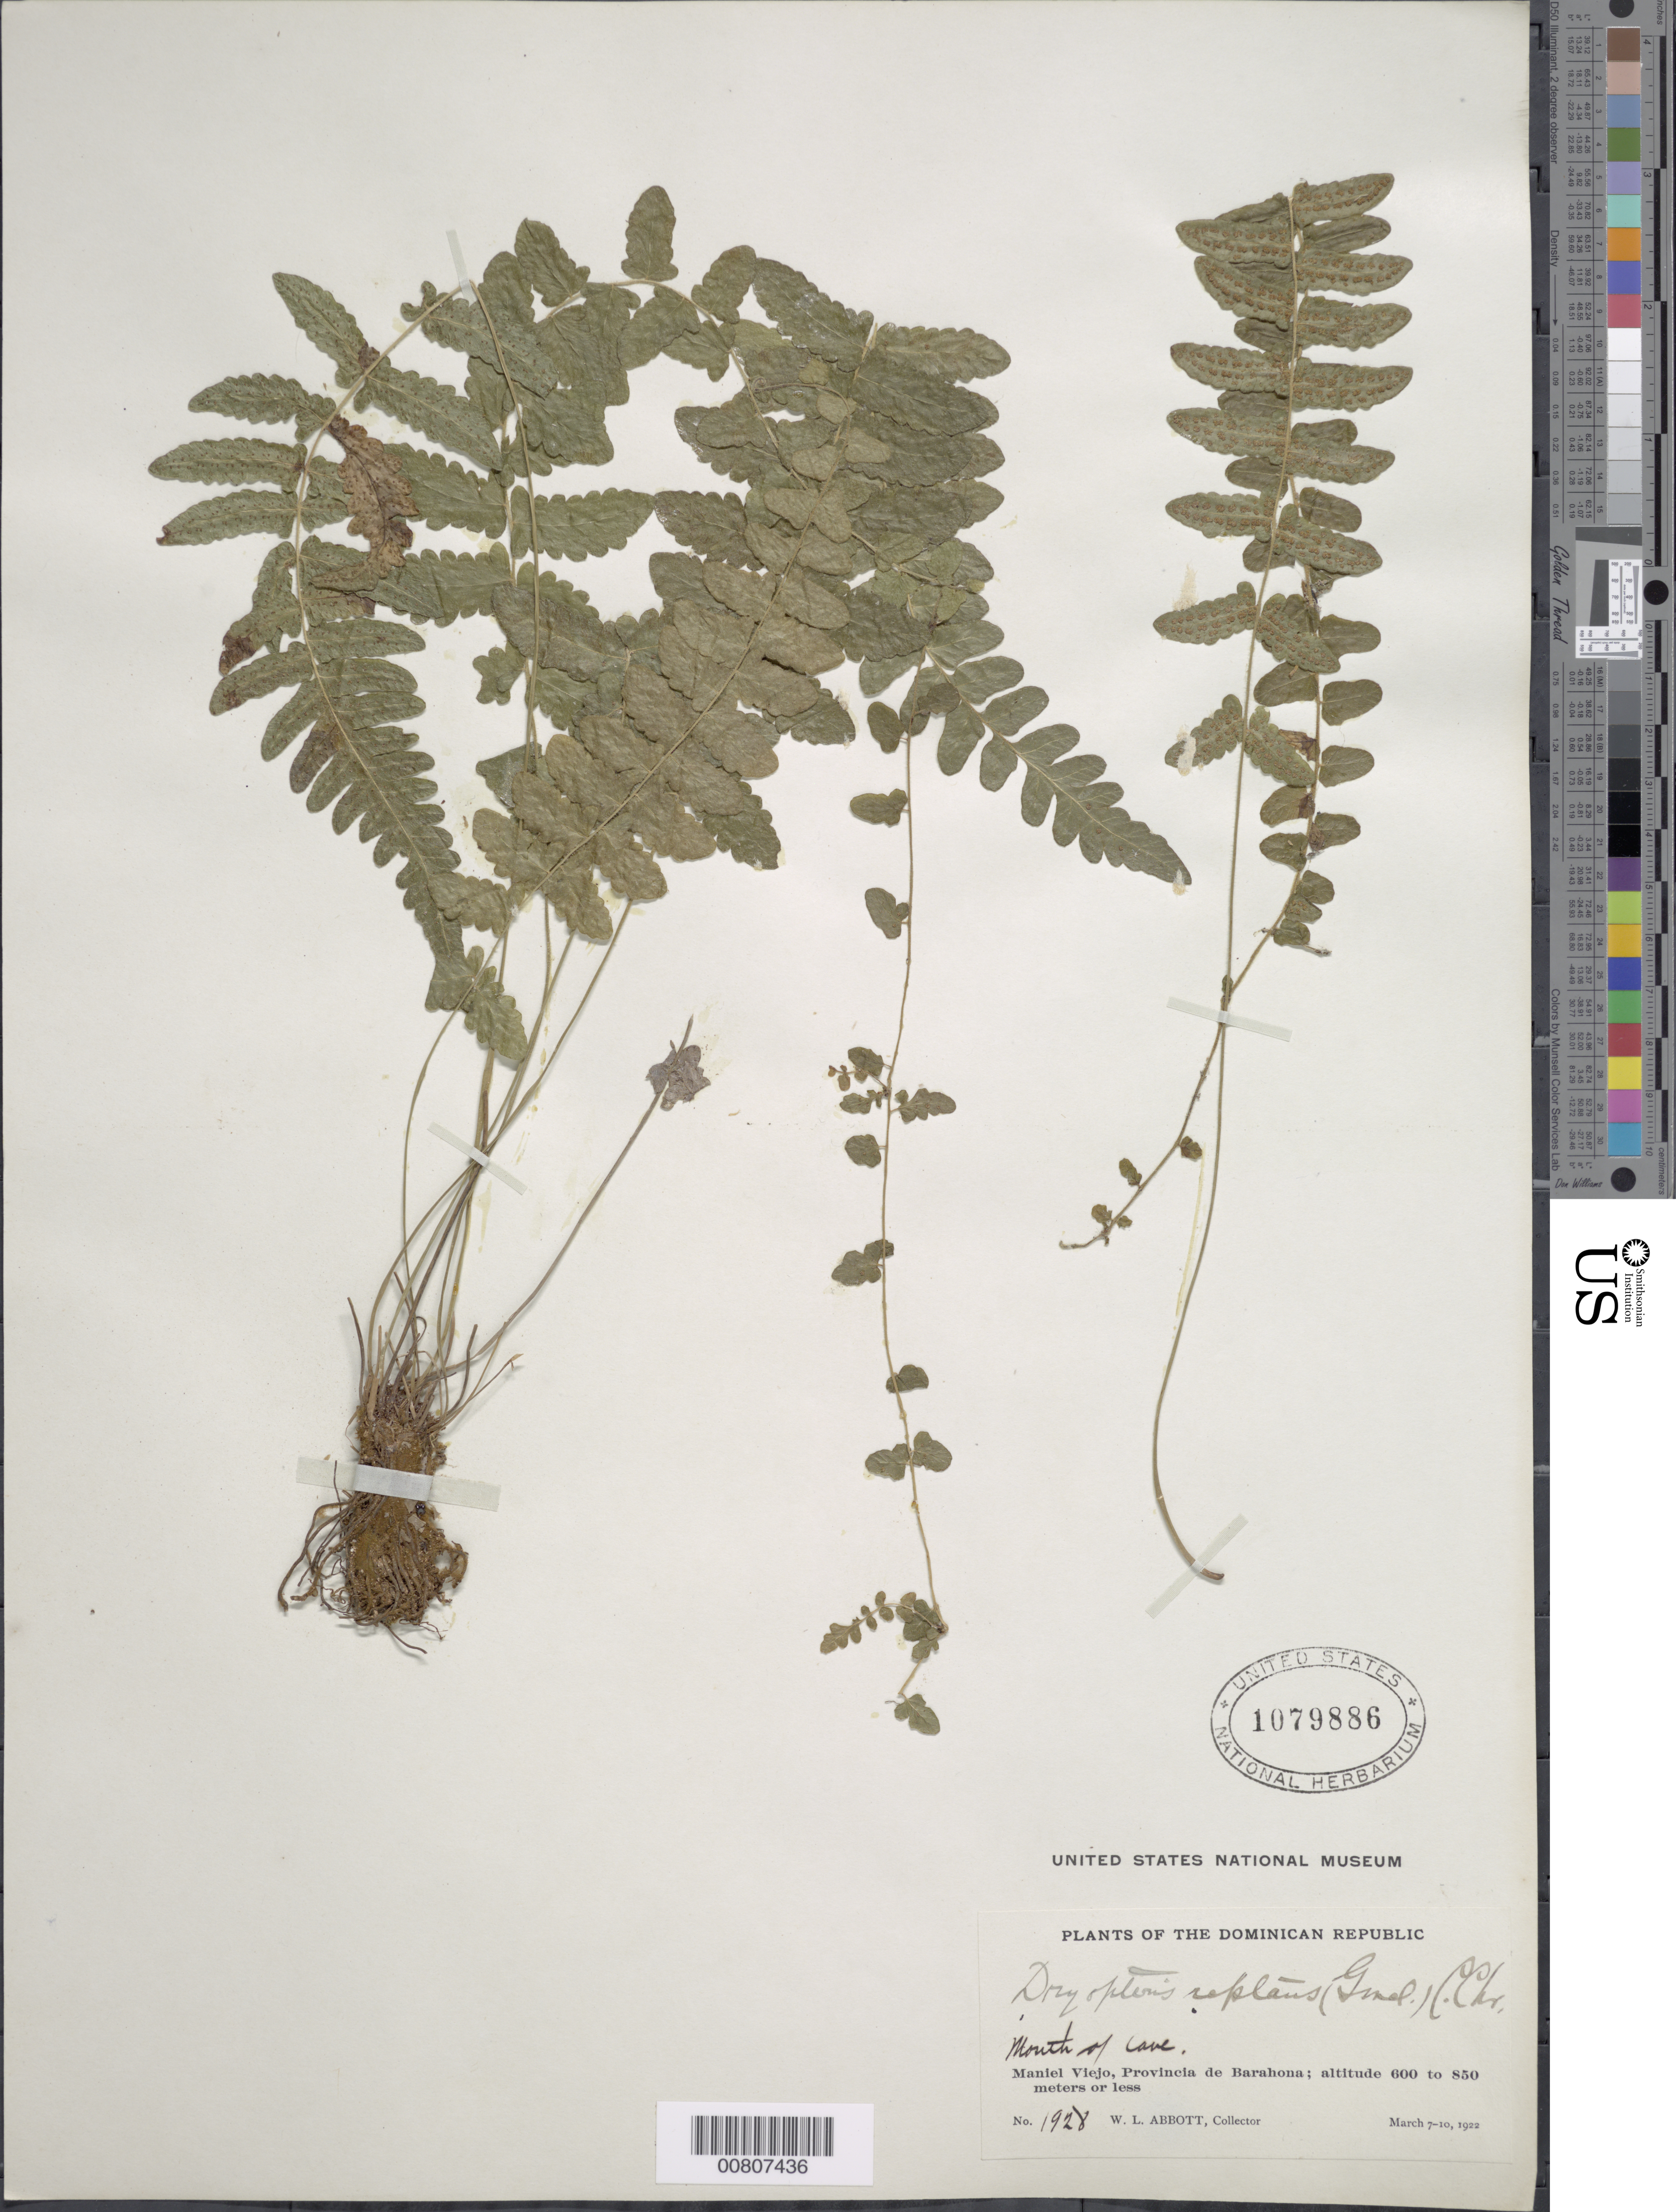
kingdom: Plantae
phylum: Tracheophyta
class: Polypodiopsida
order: Polypodiales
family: Thelypteridaceae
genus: Goniopteris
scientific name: Goniopteris reptans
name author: (J.F. Gmel.) C. Presl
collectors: W. L. Abbott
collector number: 1928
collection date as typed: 07 Mar 1922 to 10 Mar 1922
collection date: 1922-03-07/1922-03-10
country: Dominican Republic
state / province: Barahona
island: Hispaniola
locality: Maniel Viejo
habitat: Mouth of cave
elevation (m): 600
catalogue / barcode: US 1079886